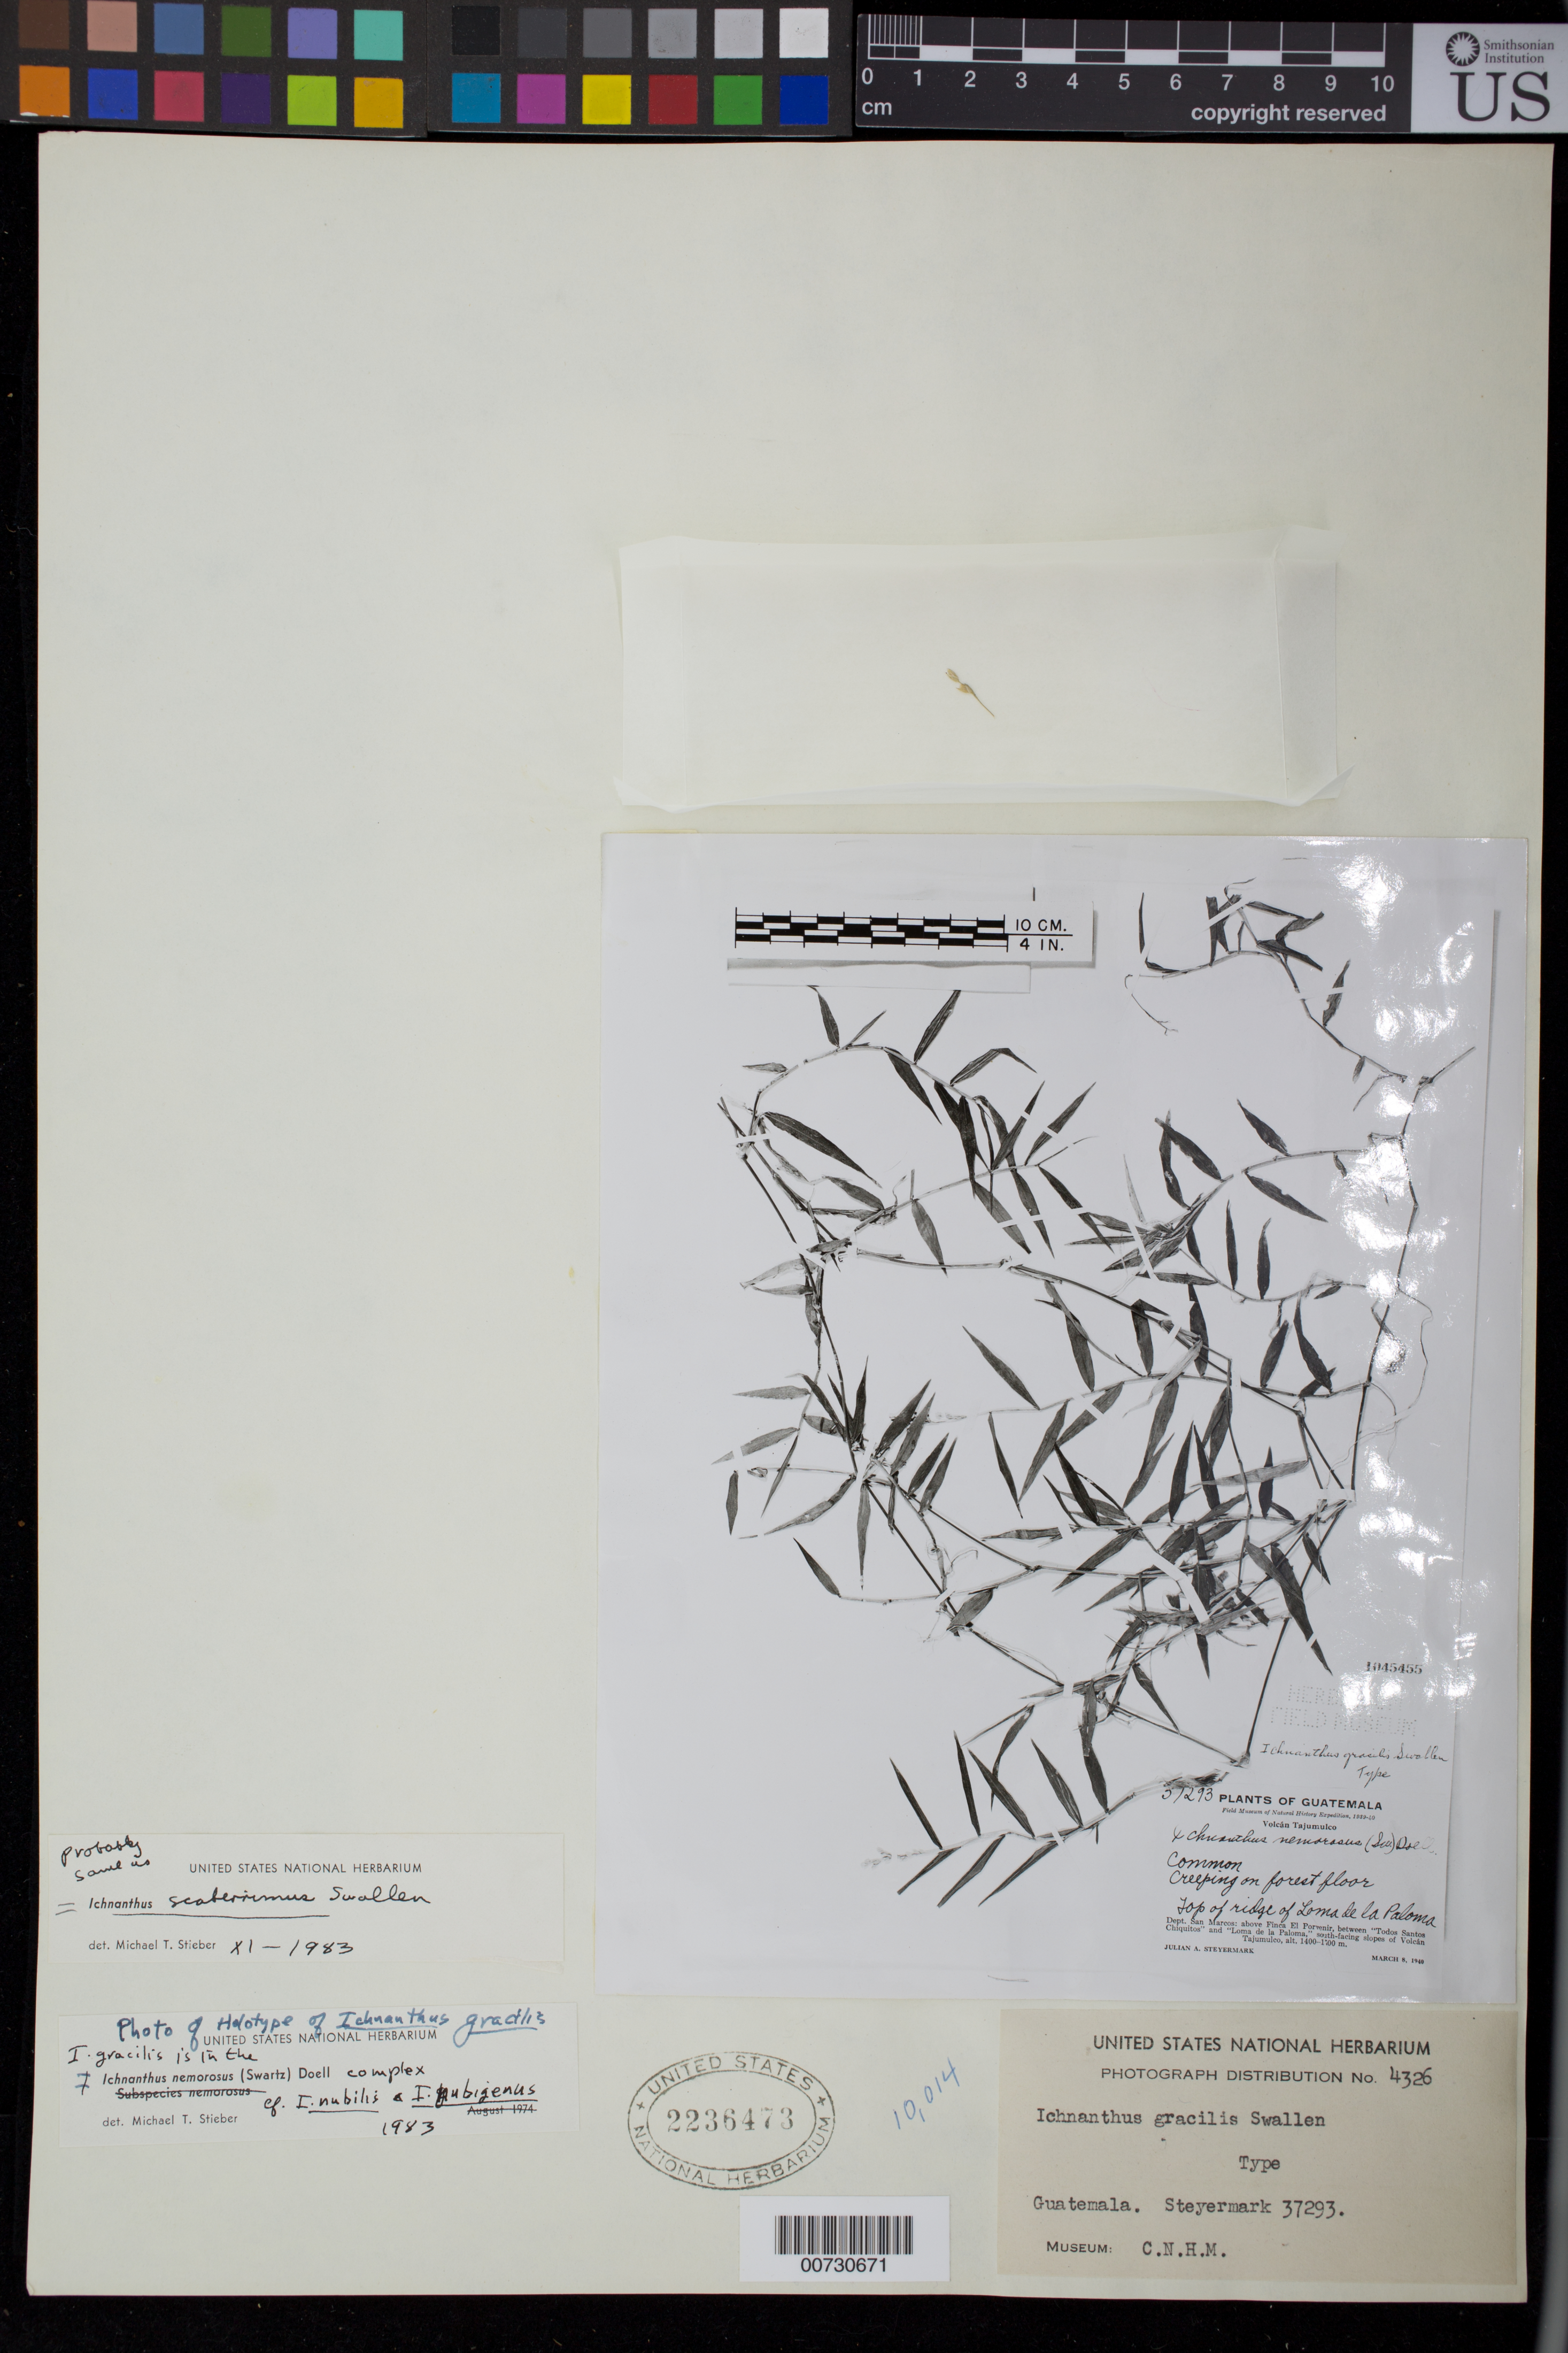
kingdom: Plantae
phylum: Tracheophyta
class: Liliopsida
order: Poales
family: Poaceae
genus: Ichnanthus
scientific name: Ichnanthus gracilis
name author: Swallen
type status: Isotype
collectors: J. Steyermark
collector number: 37293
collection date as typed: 08 Mar 1940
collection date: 1940-03-08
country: Guatemala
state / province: San Marcos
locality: Loma de La Palma, above Finca El Porvenir, S slope of Volcan de Tajumulco.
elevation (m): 1400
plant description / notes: Photo and fragmentary material of (holo) type specimen ex herb. Field Museum, Chicago.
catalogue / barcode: US 2236473